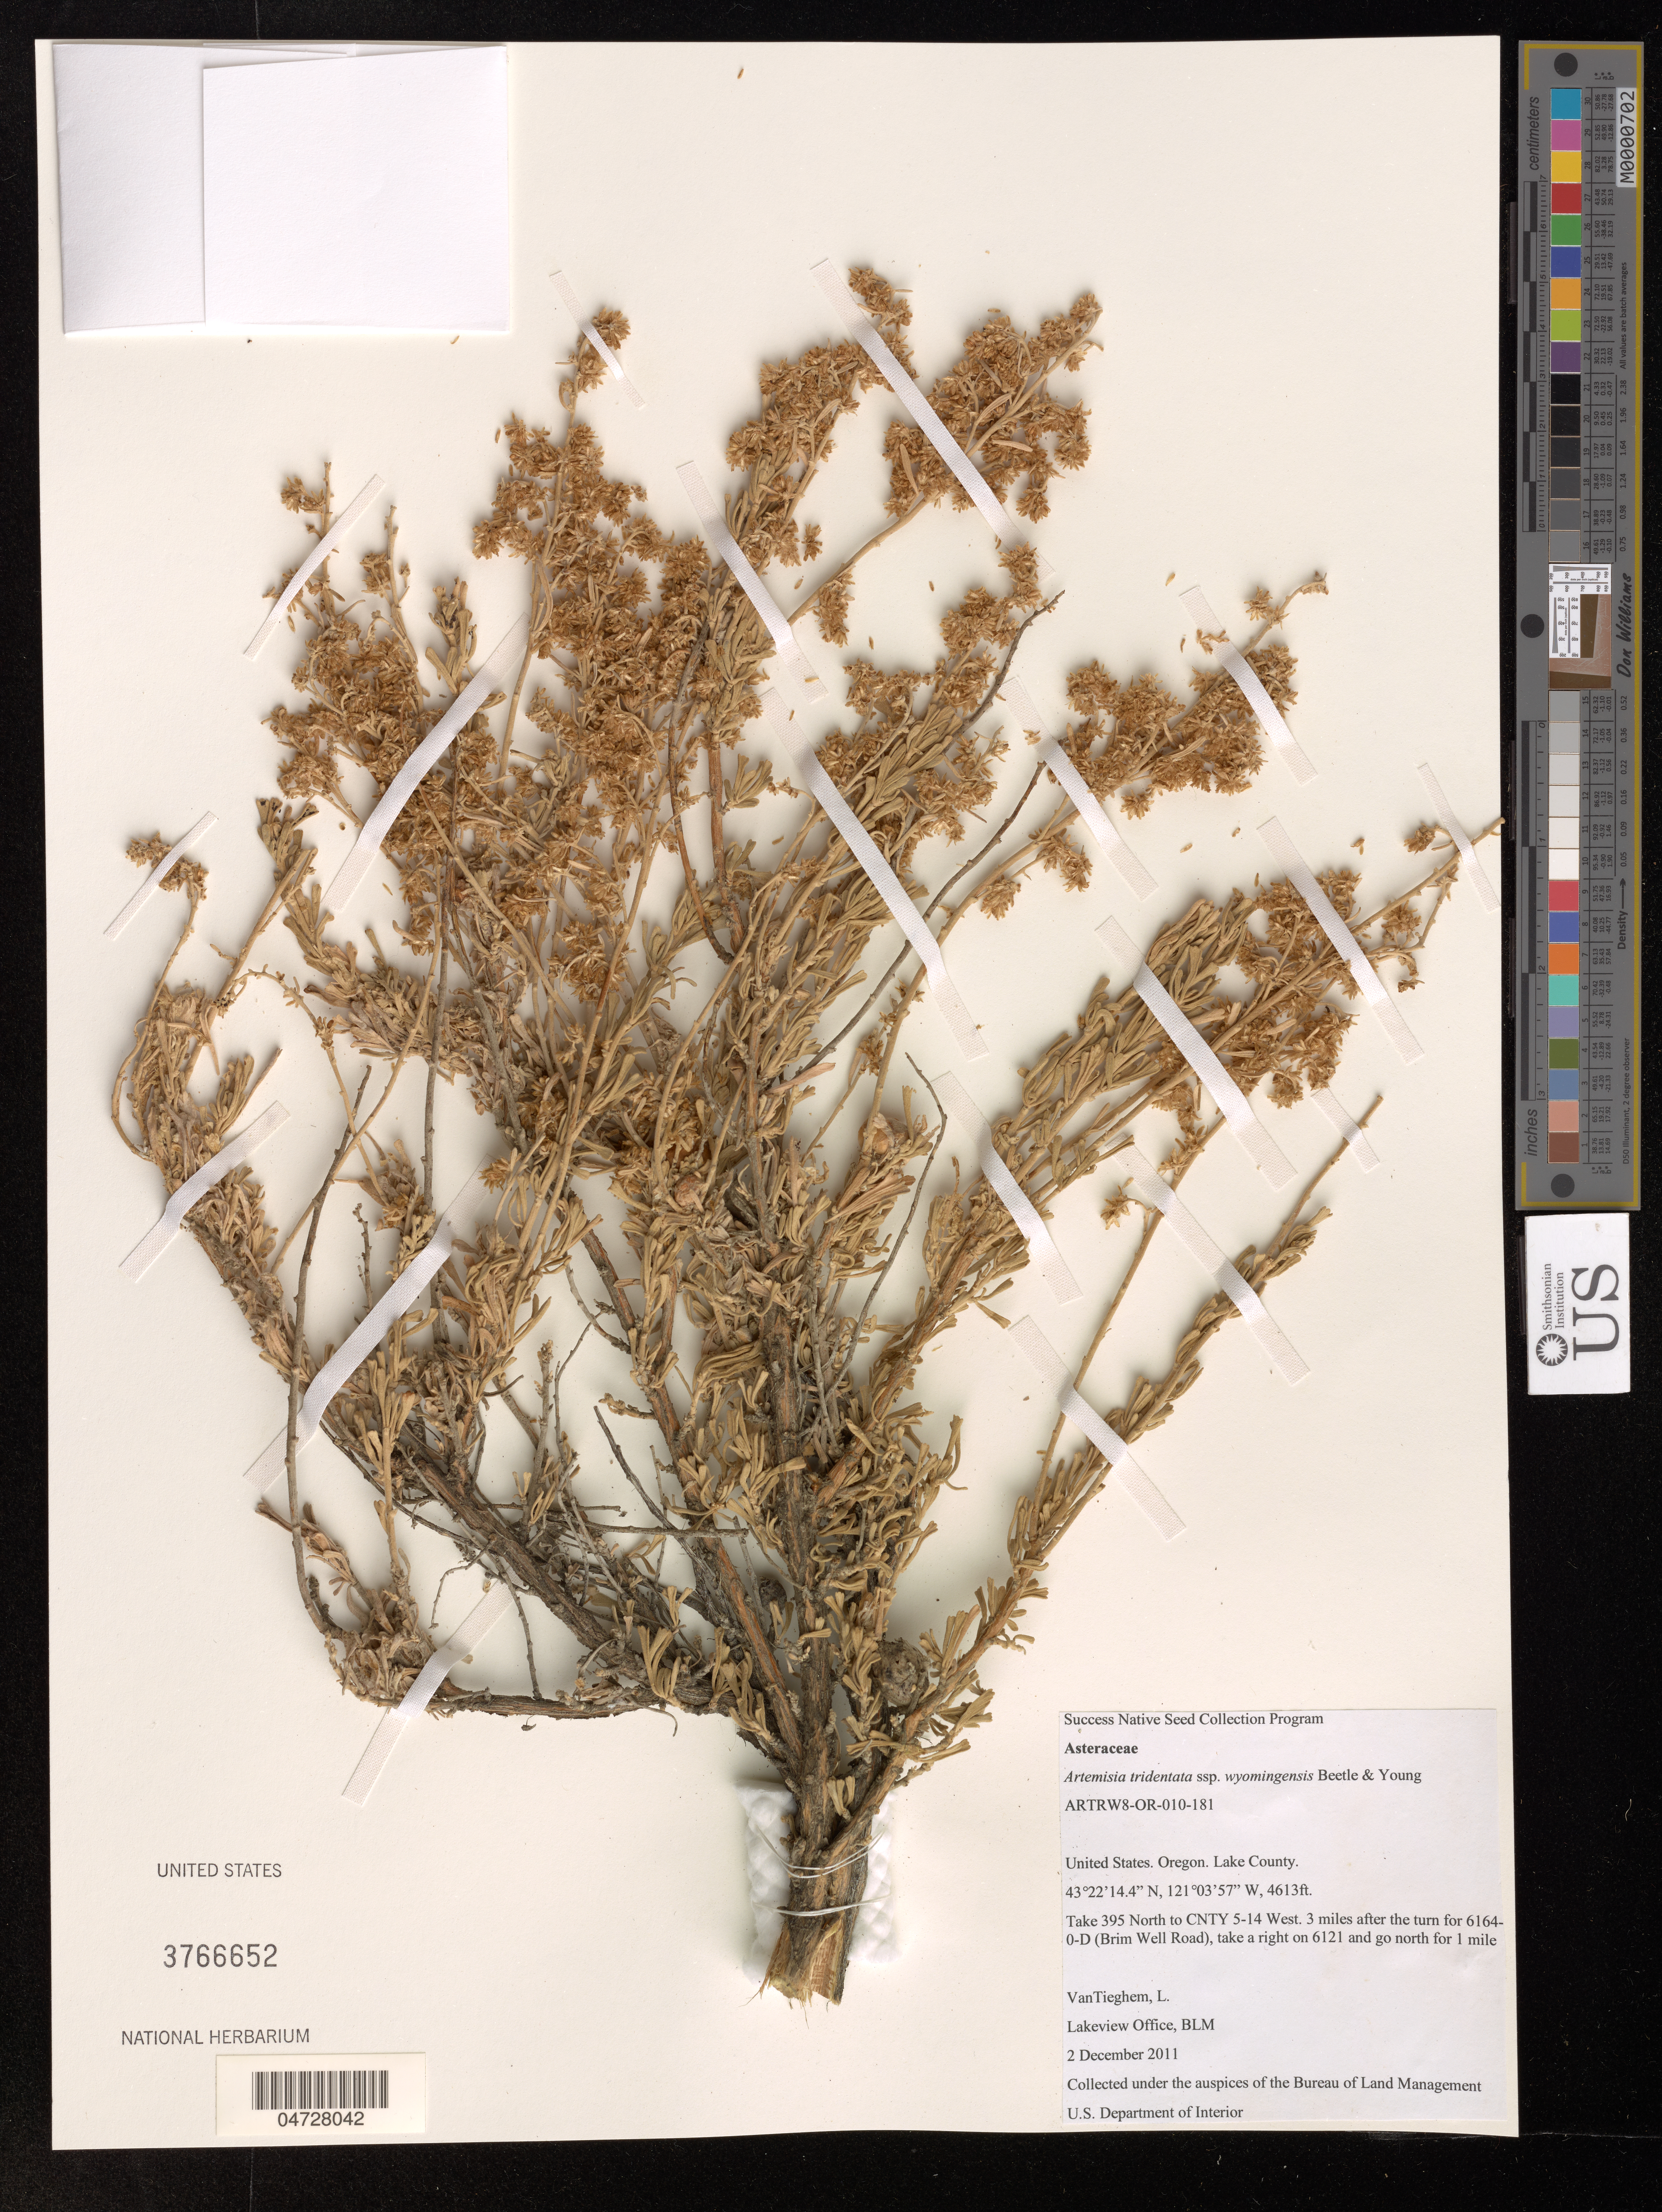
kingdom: Plantae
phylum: Tracheophyta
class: Magnoliopsida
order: Asterales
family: Asteraceae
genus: Artemisia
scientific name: Artemisia tridentata subsp. wyomingensis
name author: (Beetle & A.L. Young) S.L. Welsh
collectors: L. VanTieghem & Lakeview Office- BLM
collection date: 2011-12-02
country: United States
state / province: Oregon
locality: Lake County.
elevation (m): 1406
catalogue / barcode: US 3766652